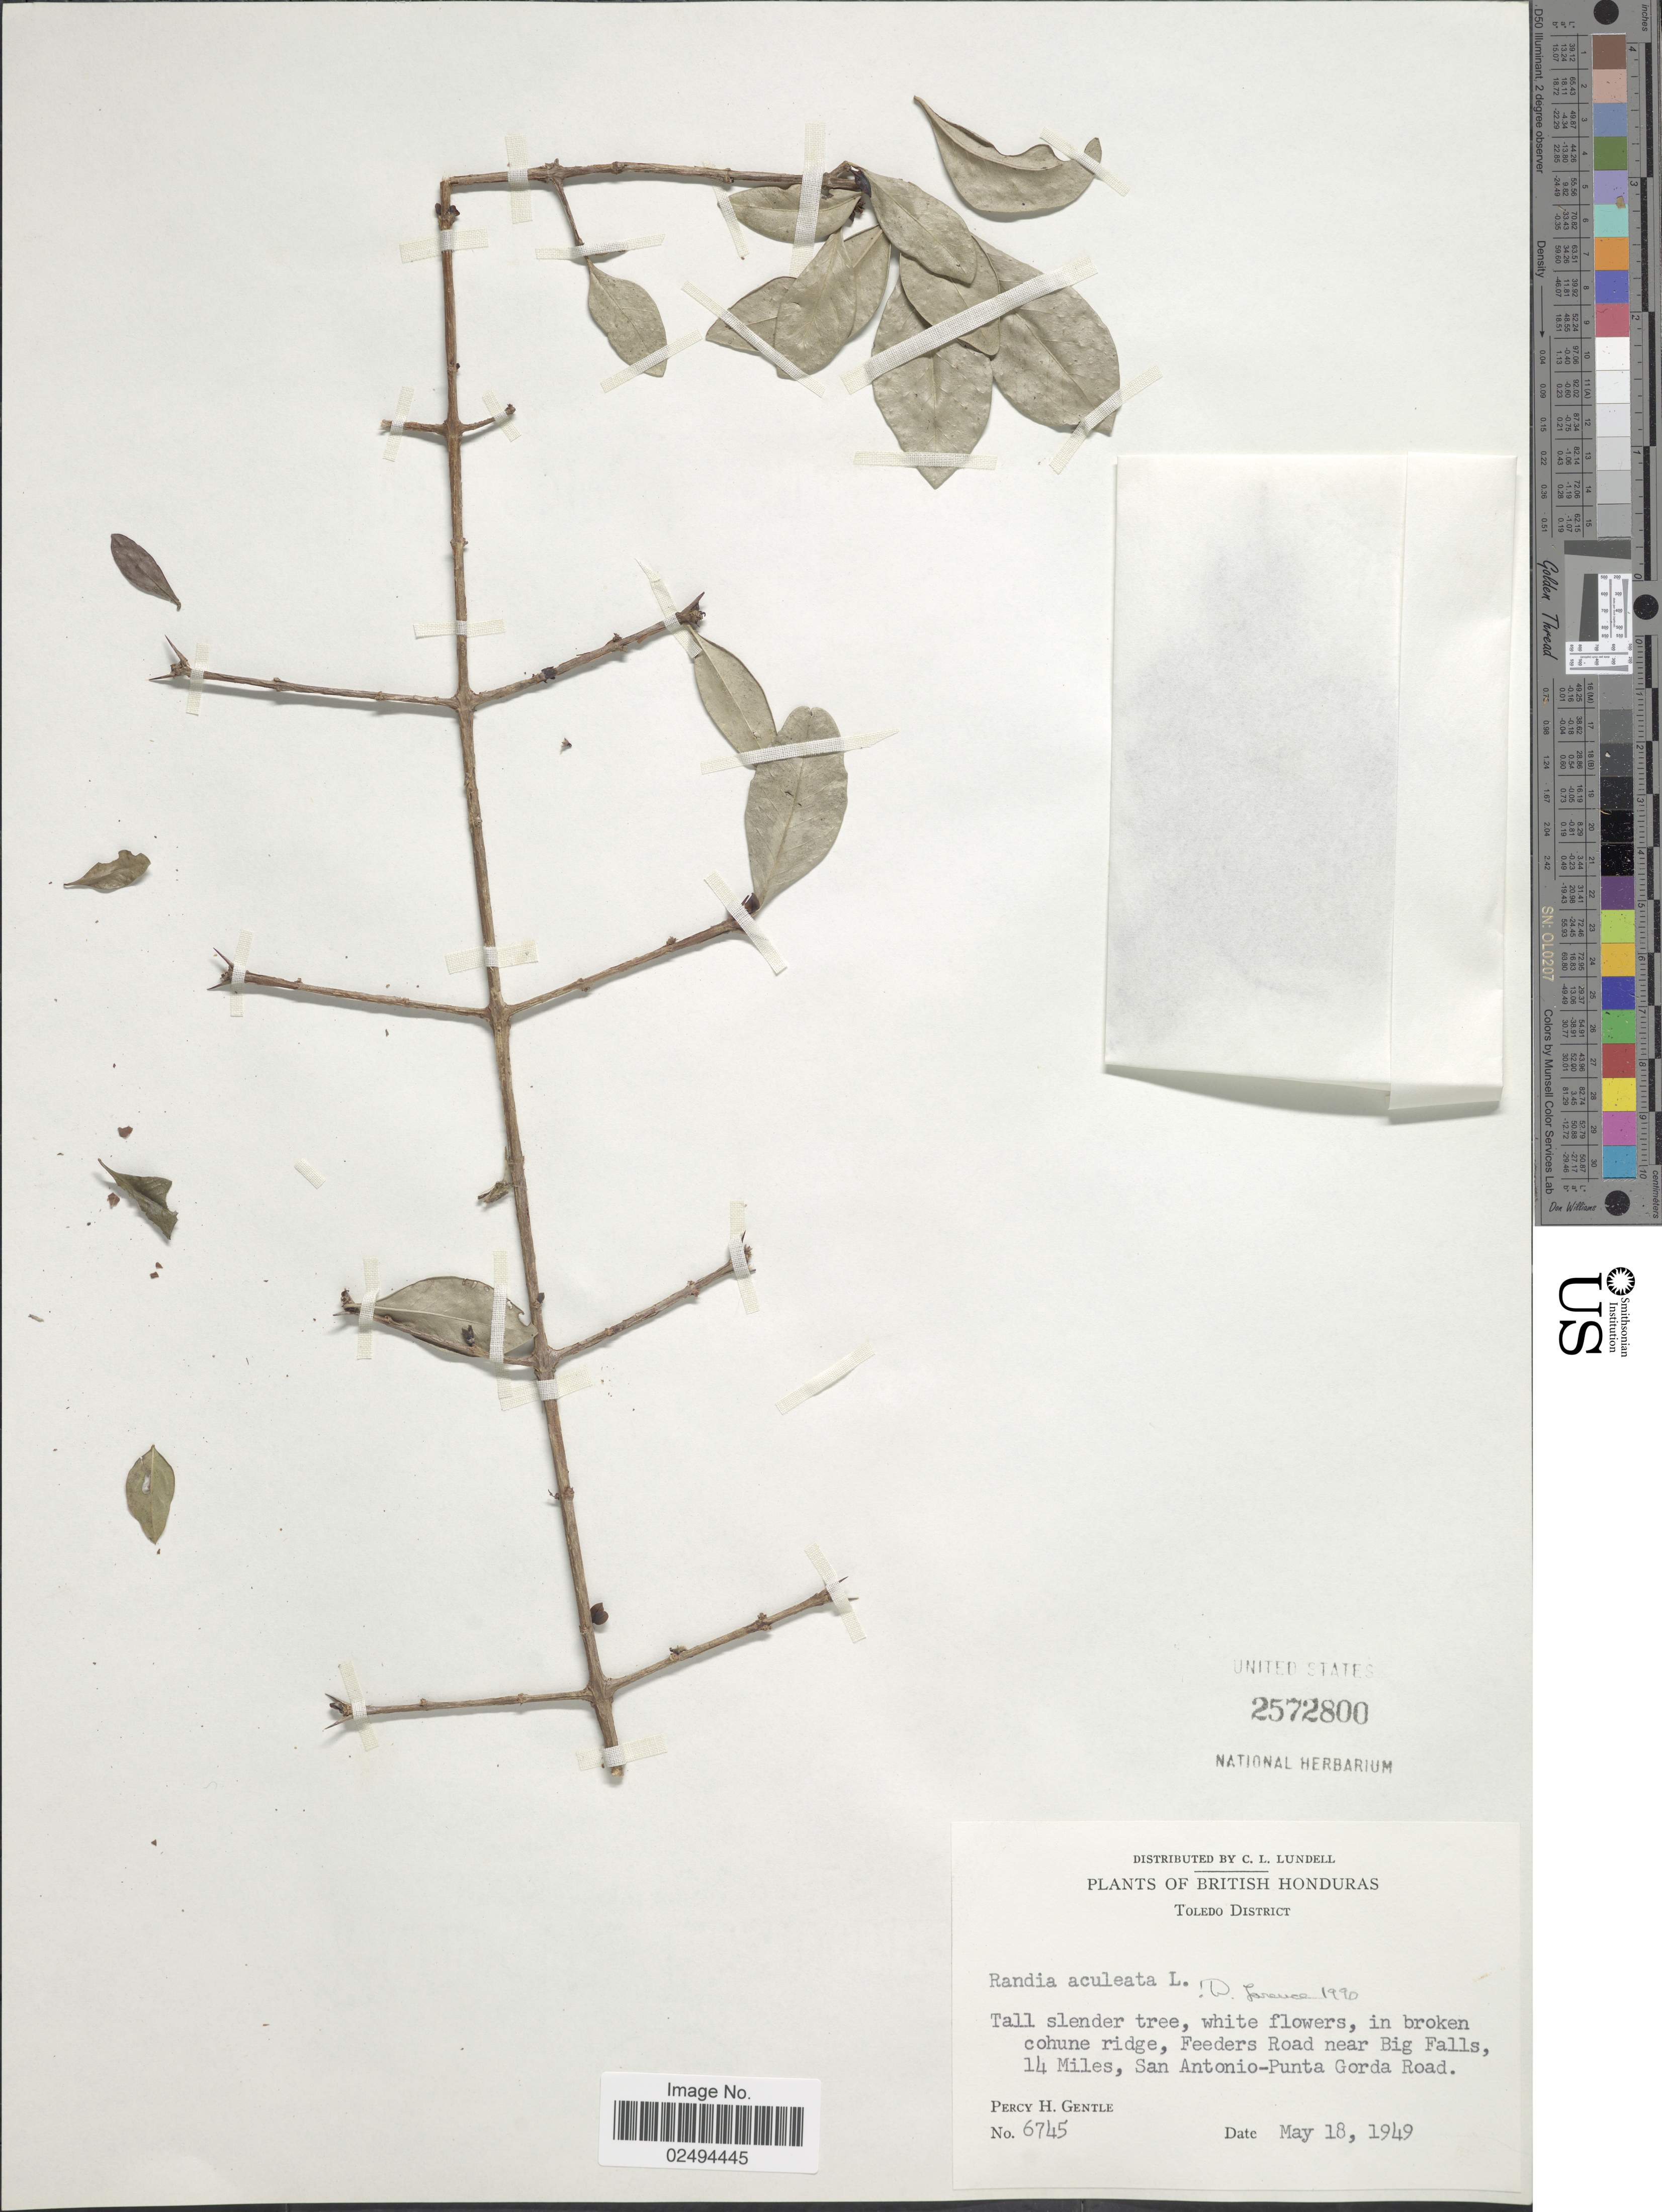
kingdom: Plantae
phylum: Tracheophyta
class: Magnoliopsida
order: Gentianales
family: Rubiaceae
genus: Randia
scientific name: Randia aculeata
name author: L.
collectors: P. H. Gentle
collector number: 6745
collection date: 1949-05-18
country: Belize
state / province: Toledo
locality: British honduras. Toledo District. Feeders Road near Big Falls, 14 miles, San Antonio- Punta Gorda Road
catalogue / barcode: US 2572800